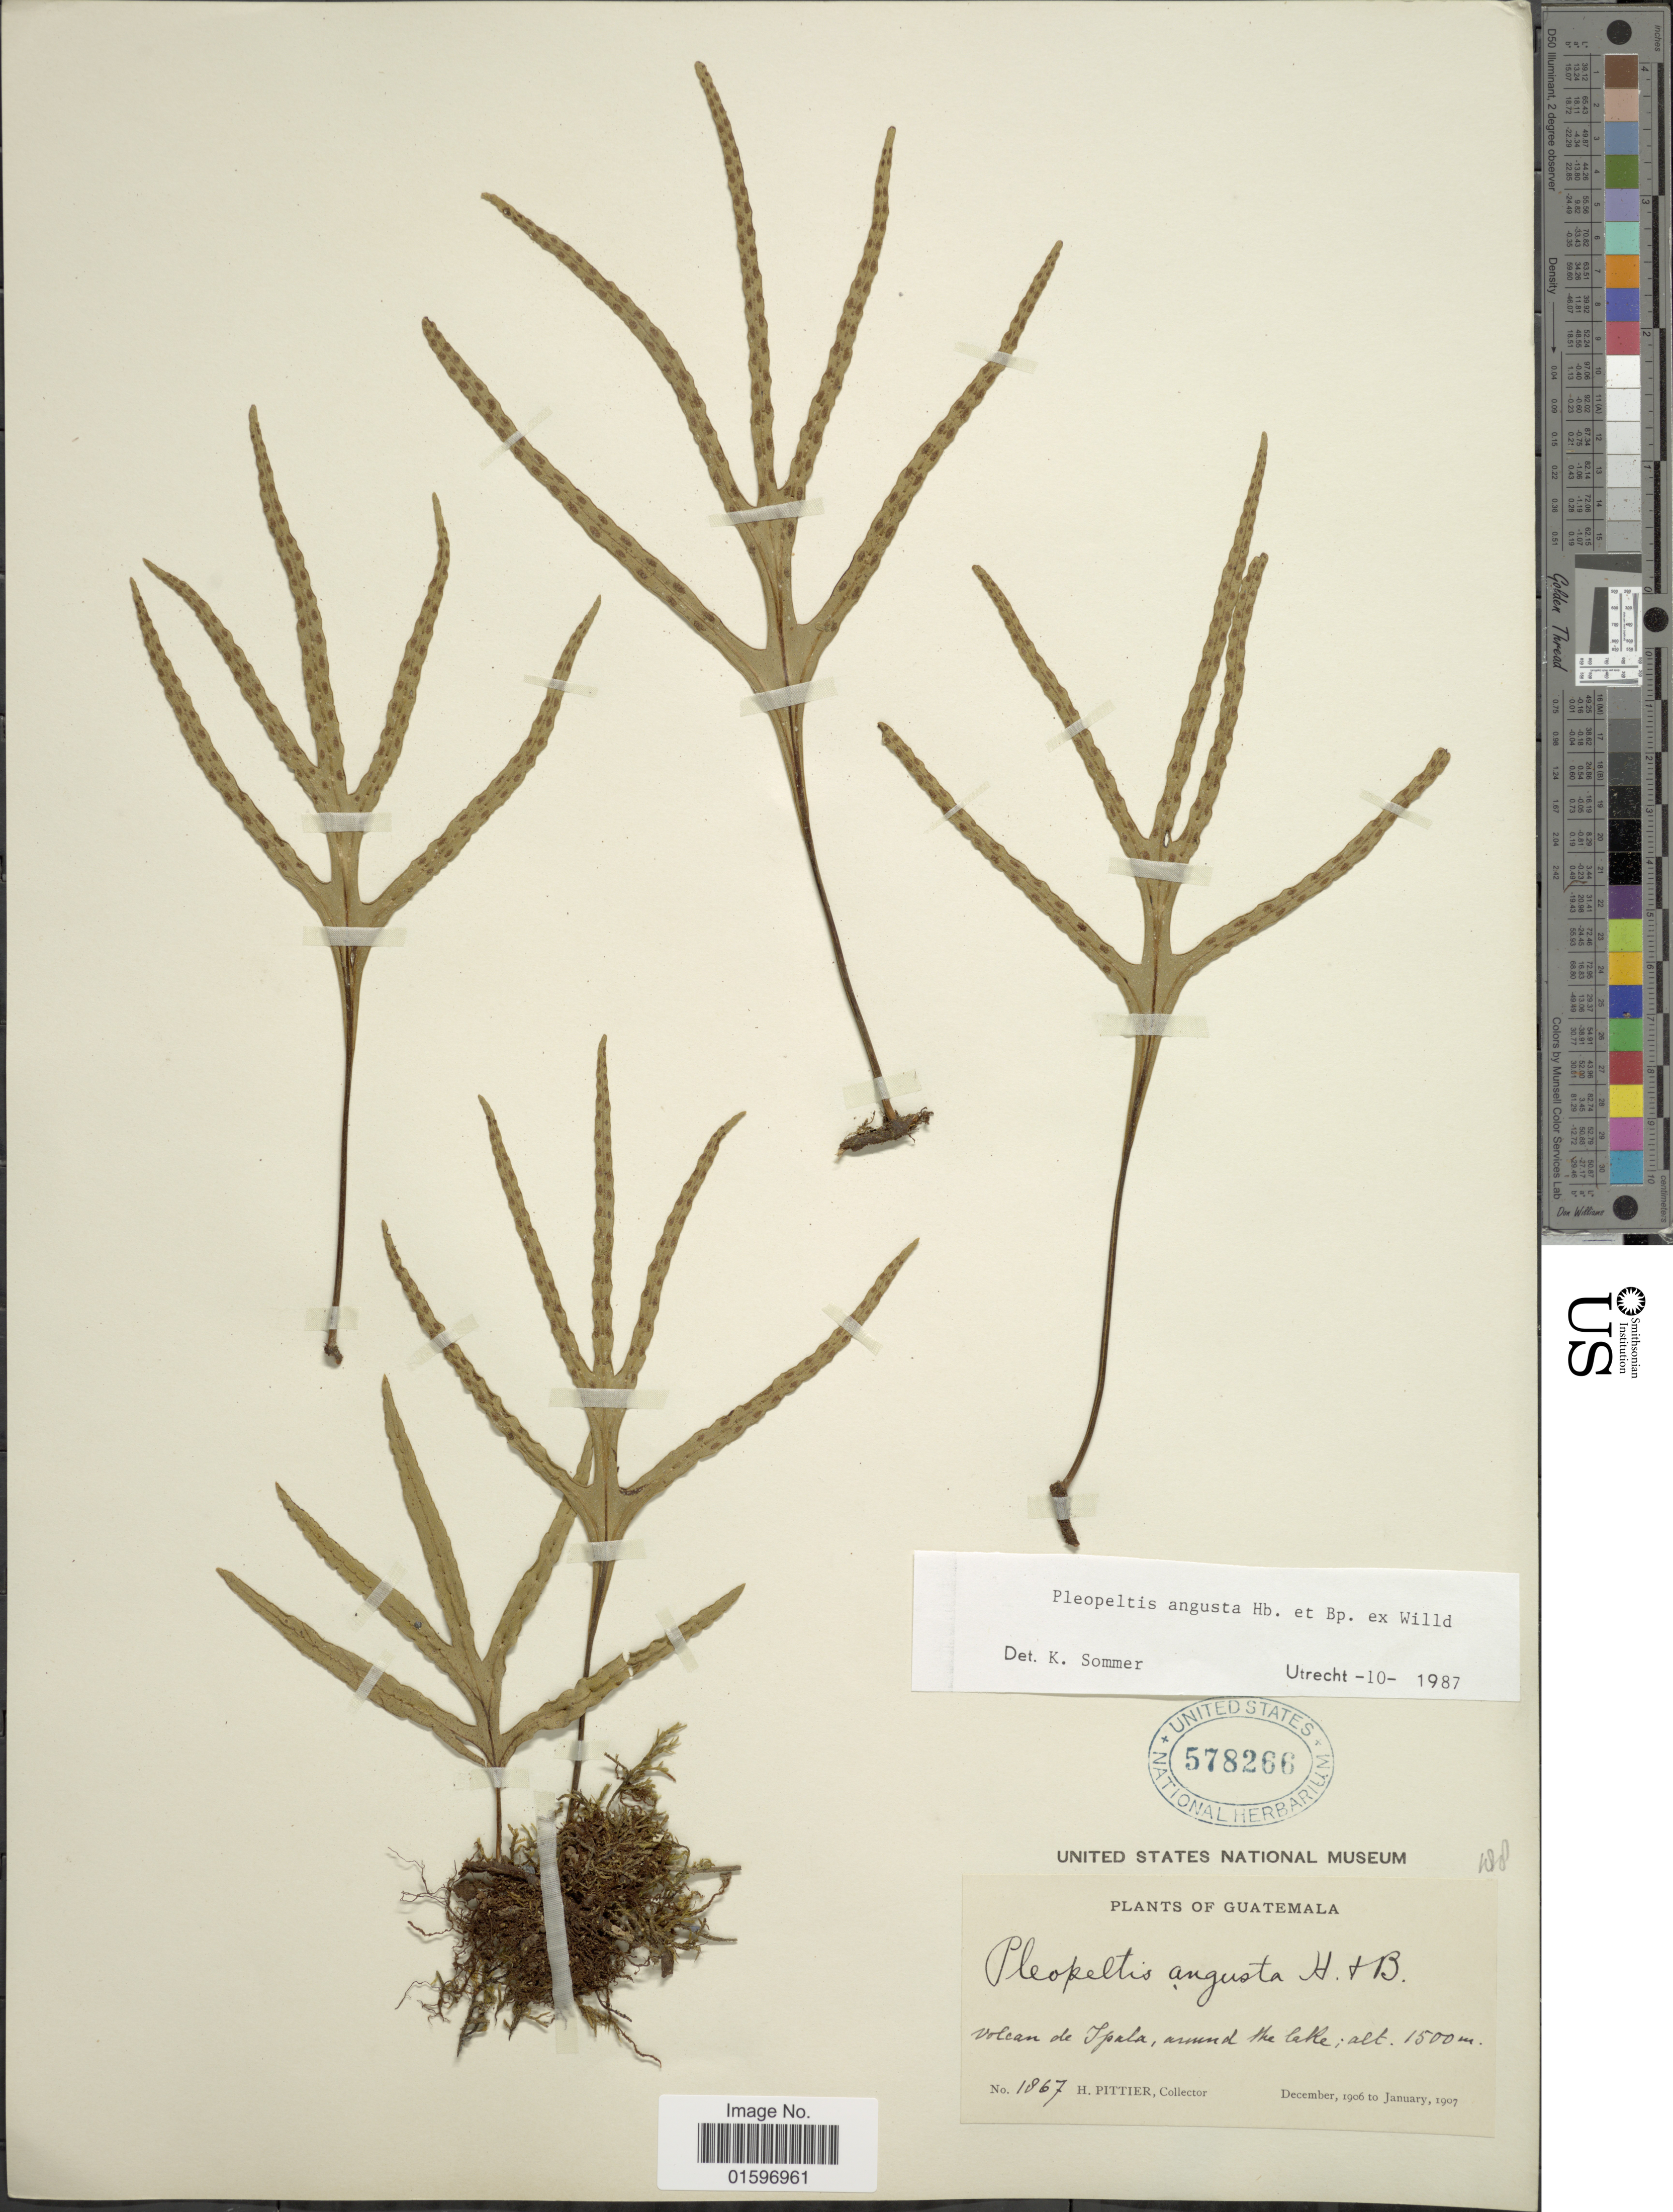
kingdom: Plantae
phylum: Tracheophyta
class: Polypodiopsida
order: Polypodiales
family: Polypodiaceae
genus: Pleopeltis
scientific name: Pleopeltis angusta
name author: Humb. & Bonap. ex Willd.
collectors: H. F. Pittier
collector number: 1867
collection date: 1906-12/1907-01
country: Guatemala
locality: Volcan de Ipala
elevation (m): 1500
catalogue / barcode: US 578266